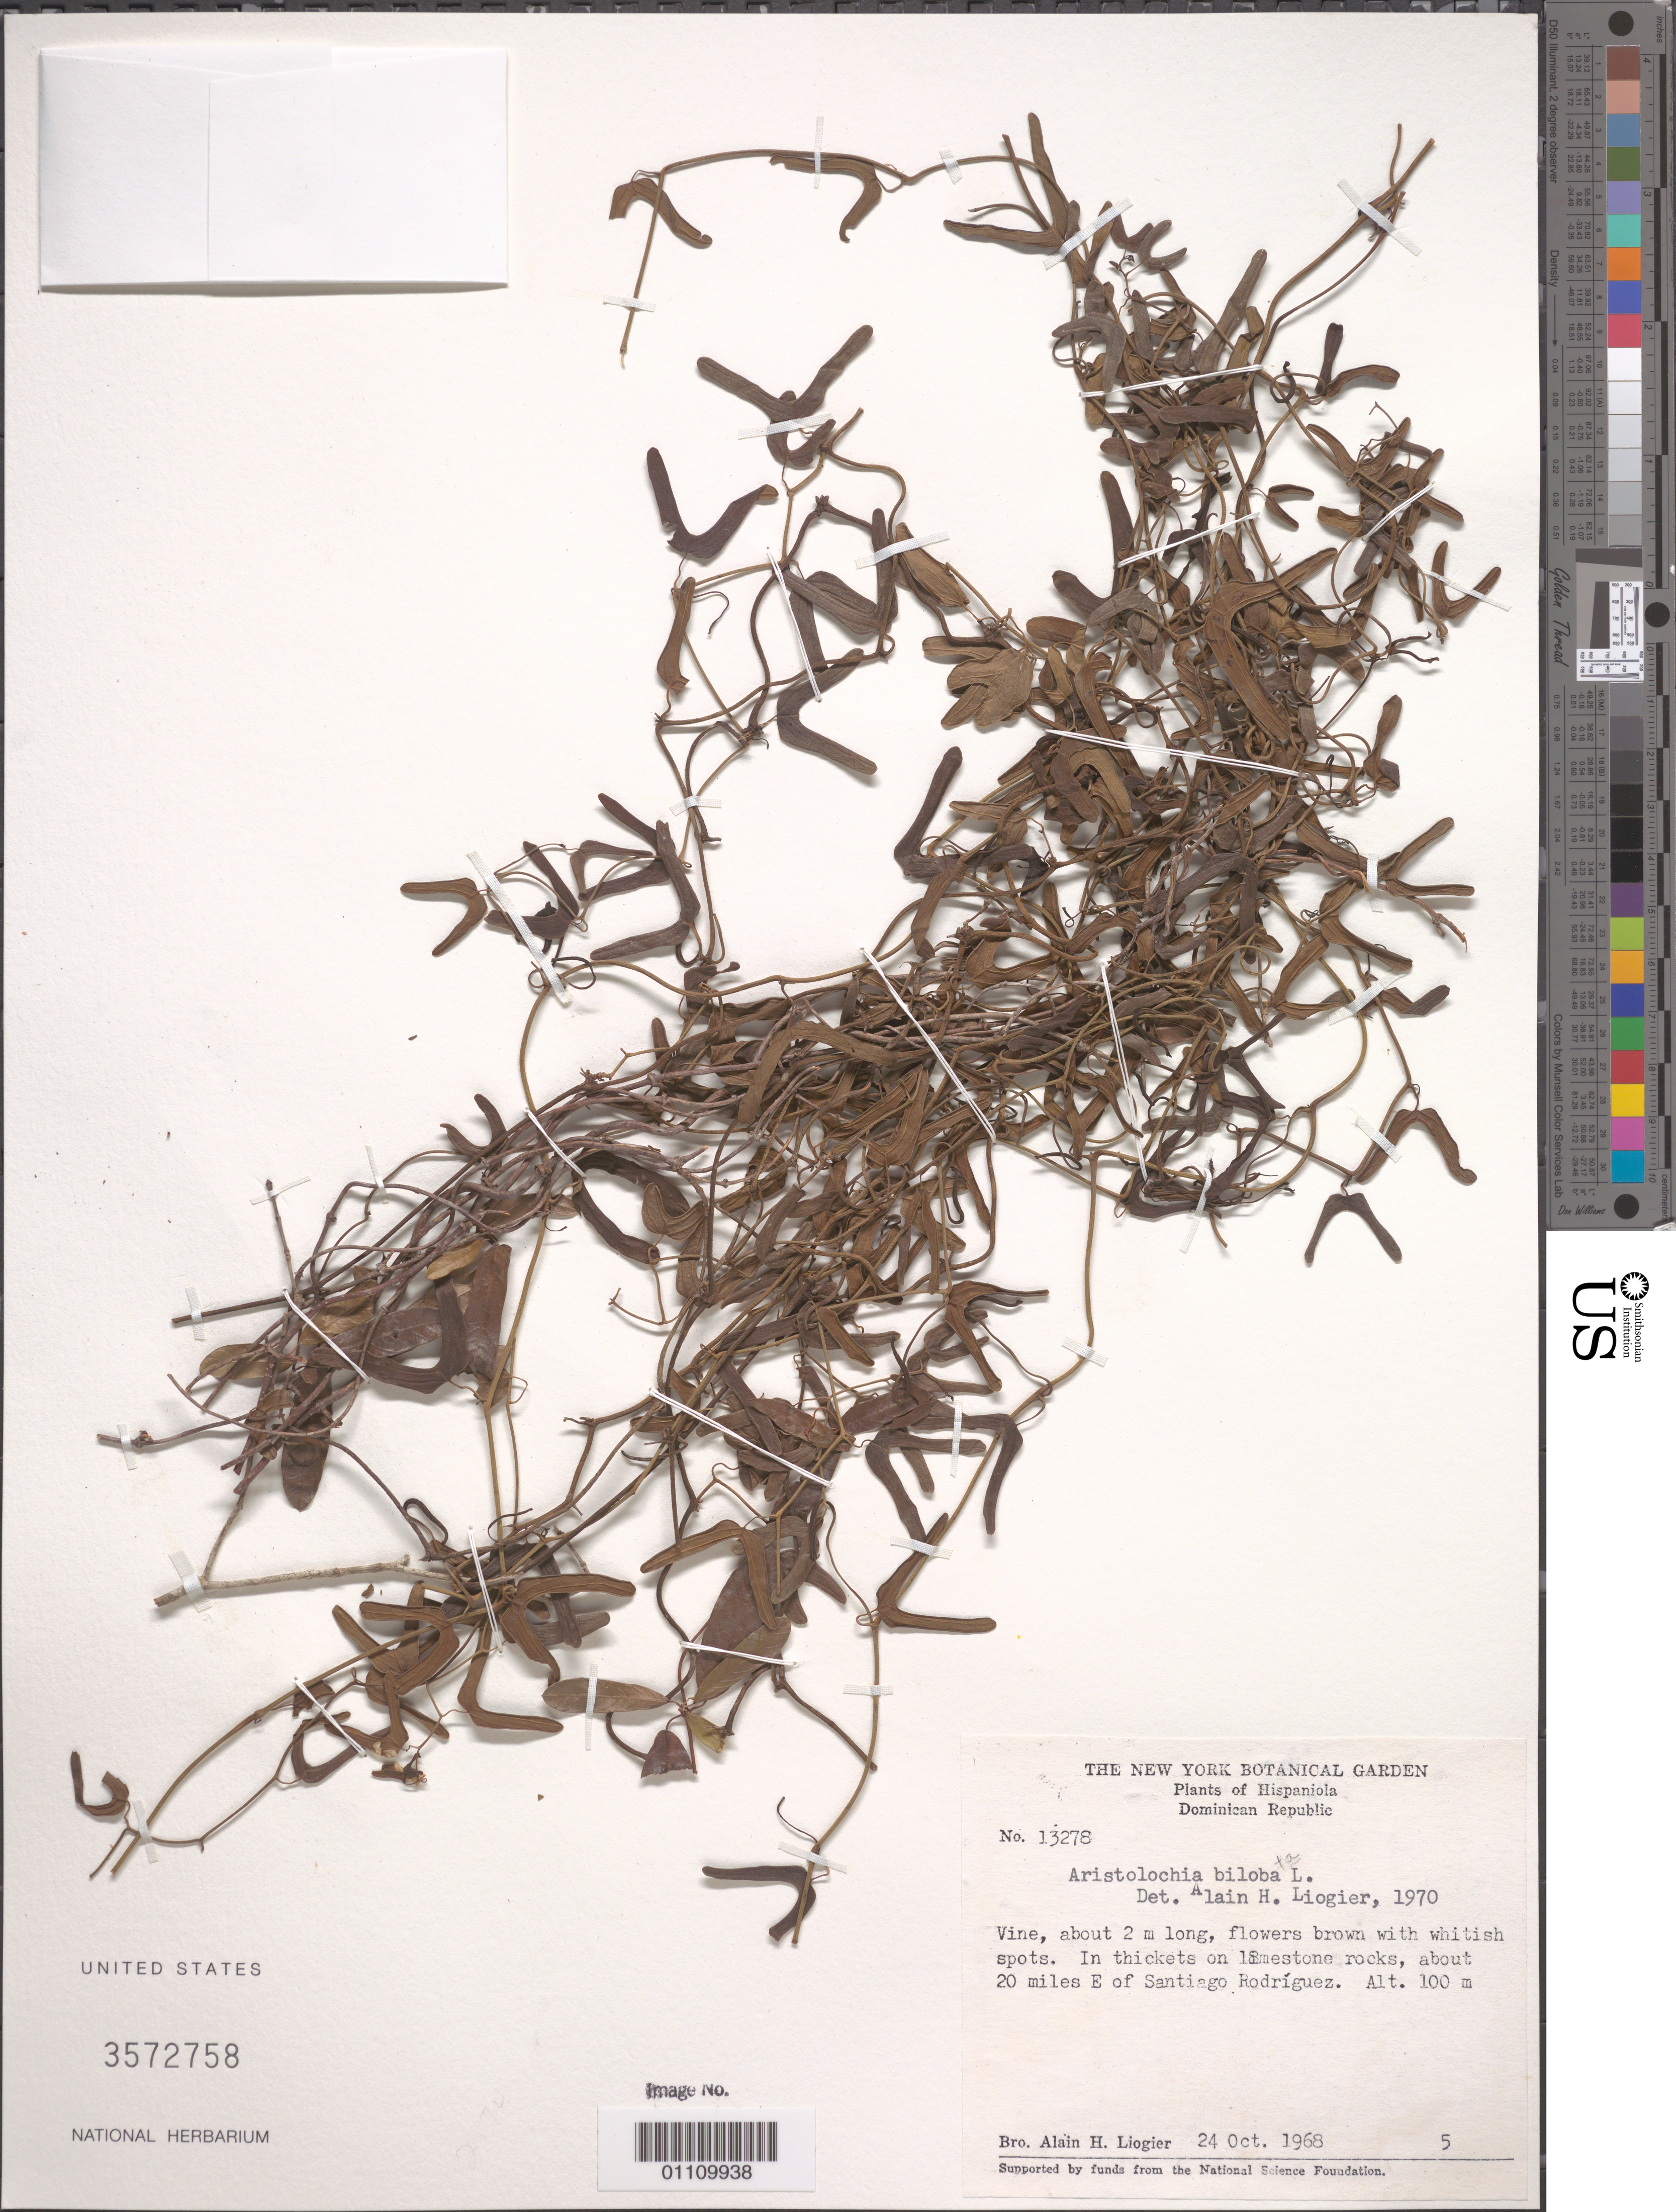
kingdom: Plantae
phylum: Tracheophyta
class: Magnoliopsida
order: Piperales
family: Aristolochiaceae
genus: Aristolochia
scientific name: Aristolochia bilobata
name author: L.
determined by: Liogier, Alain H.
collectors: A. H. Liogier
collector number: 13278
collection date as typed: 24 Oct 1968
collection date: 1968-10-24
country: Dominican Republic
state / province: Santiago Rodríguez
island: Hispaniola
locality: Santiago Rodríguez, about 20 miles E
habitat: In thickets on limestone rocks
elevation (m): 100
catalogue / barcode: US 3572758